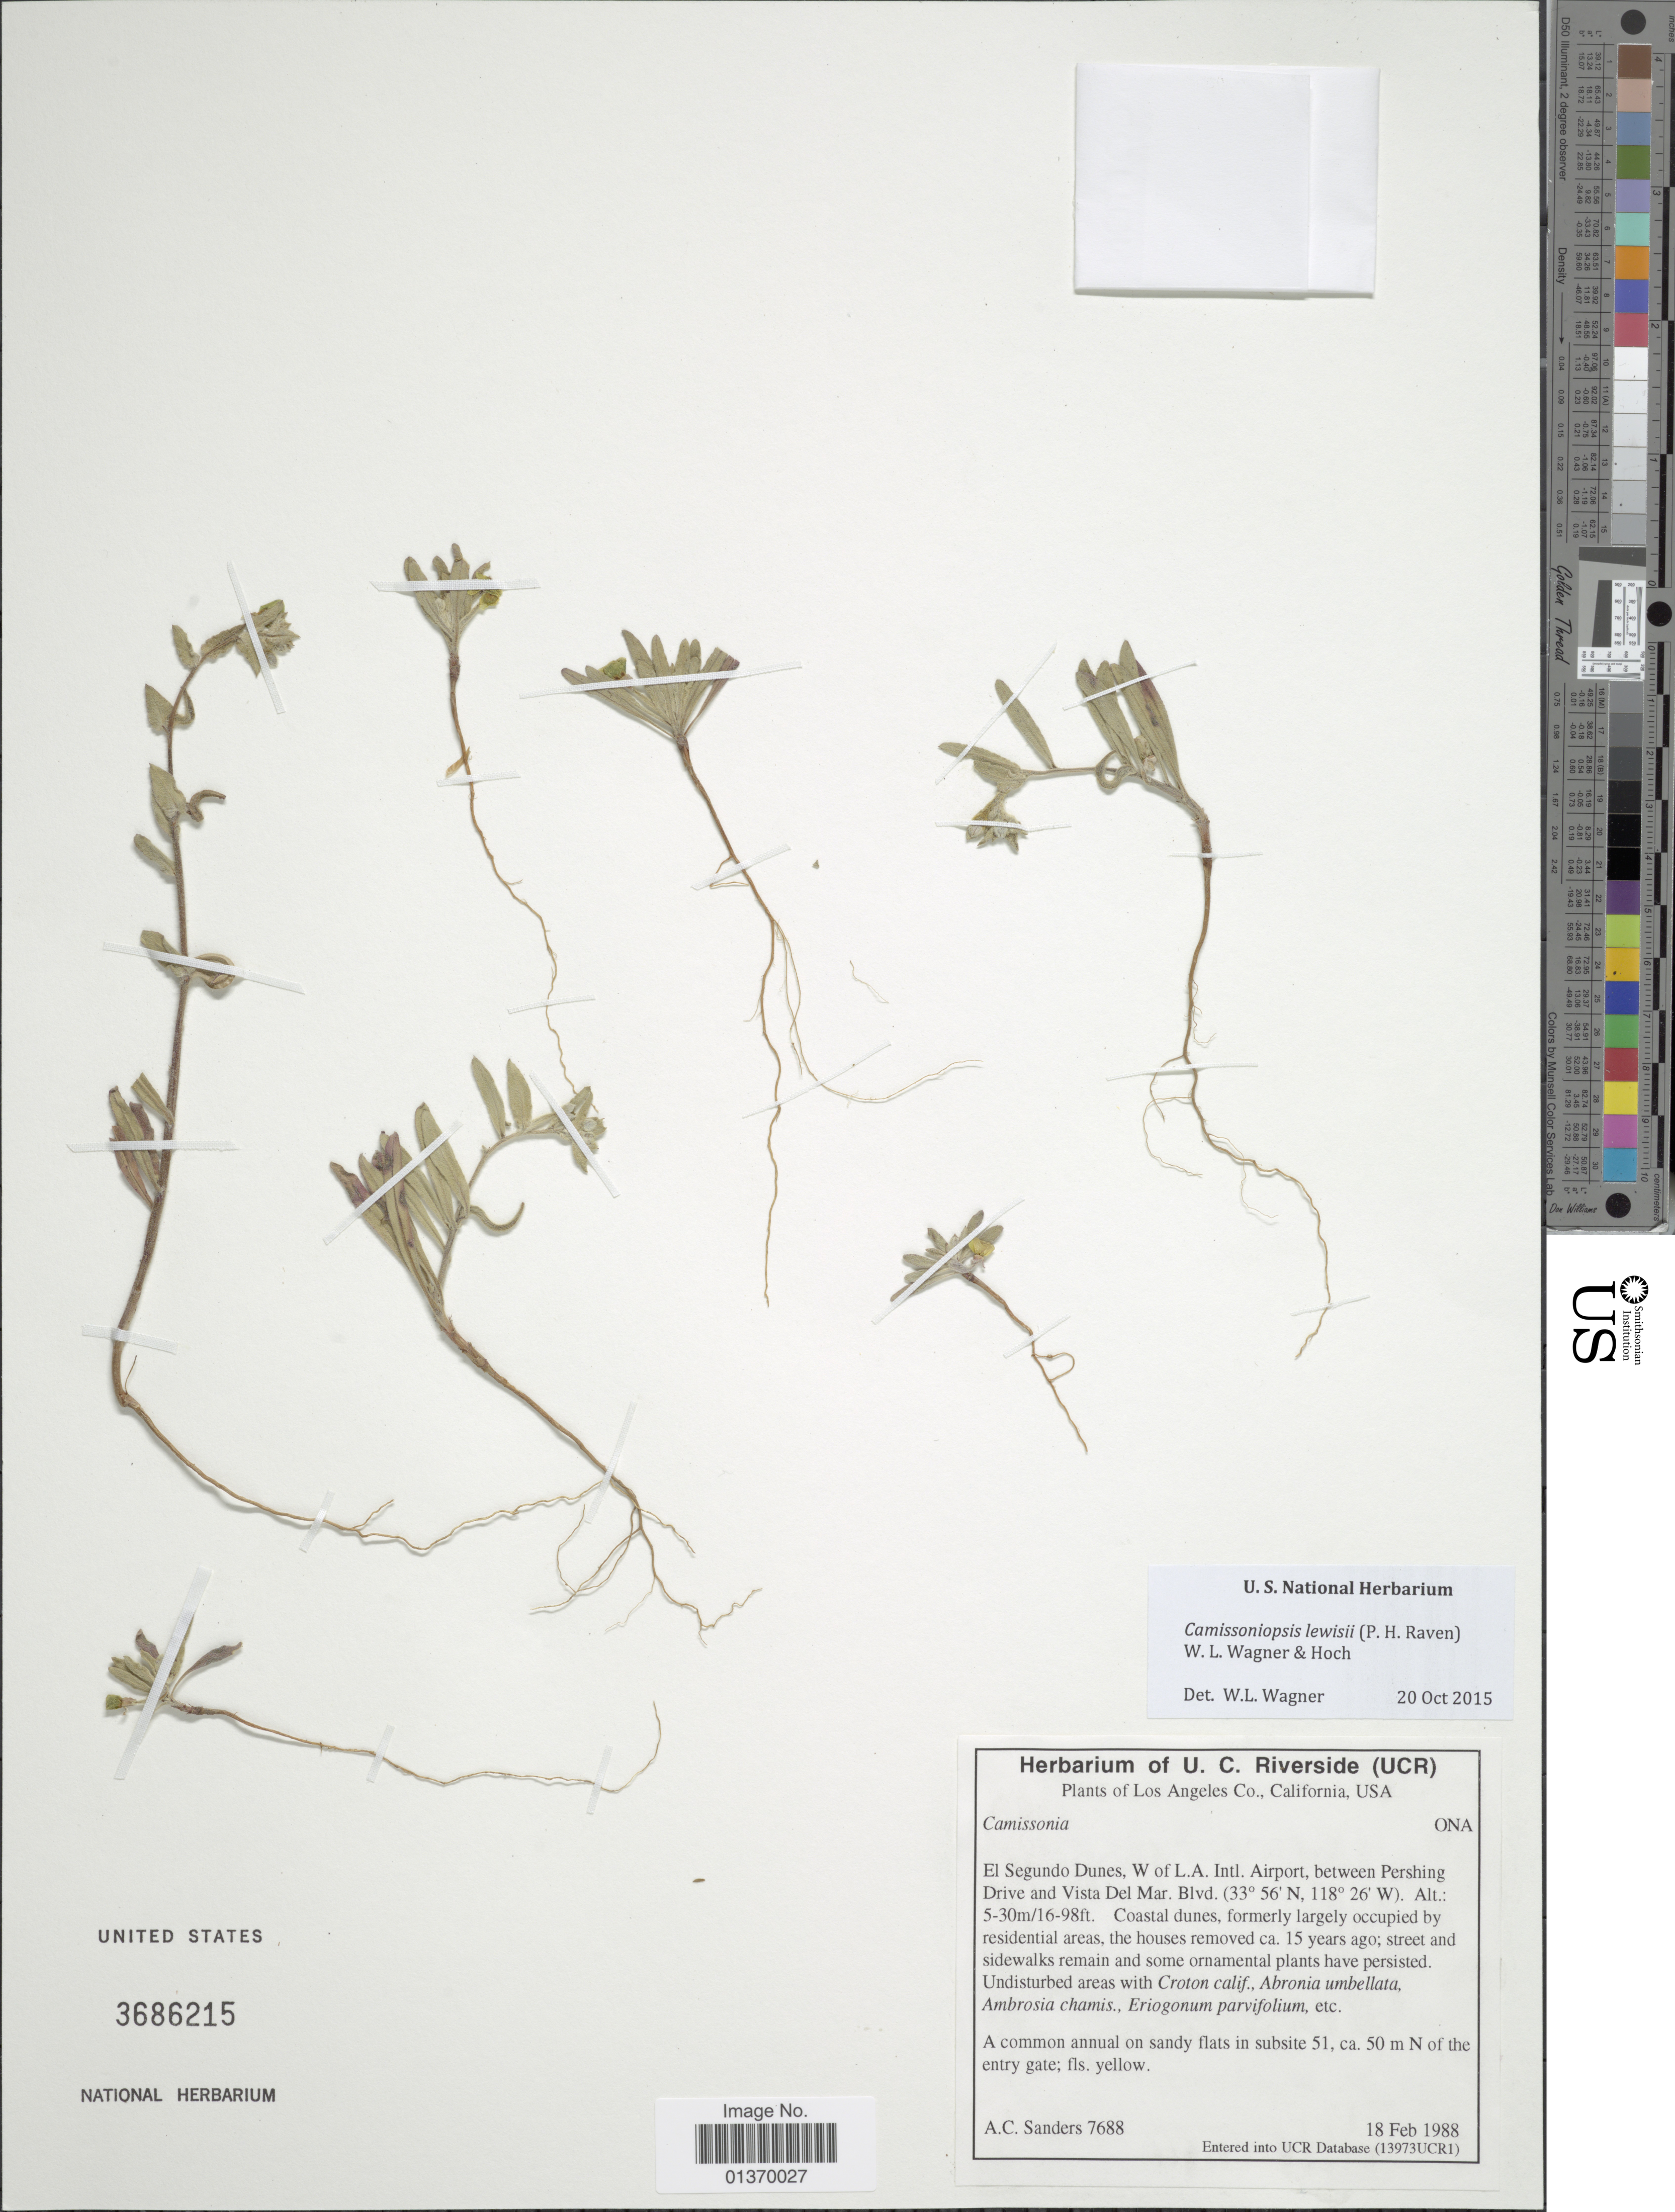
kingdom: Plantae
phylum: Tracheophyta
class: Magnoliopsida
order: Myrtales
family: Onagraceae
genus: Camissoniopsis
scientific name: Camissoniopsis lewisii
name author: (P.H. Raven) W.L. Wagner & Hoch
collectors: A. Sanders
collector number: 7688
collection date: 1988-02-18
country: United States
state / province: California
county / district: Los Angeles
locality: Los Angeles Co., El Segundo Dunes, W of L.A. Intl. Airport, between Pershing Drive and Vista Del Mar. Blvd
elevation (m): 5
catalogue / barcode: US 3686215